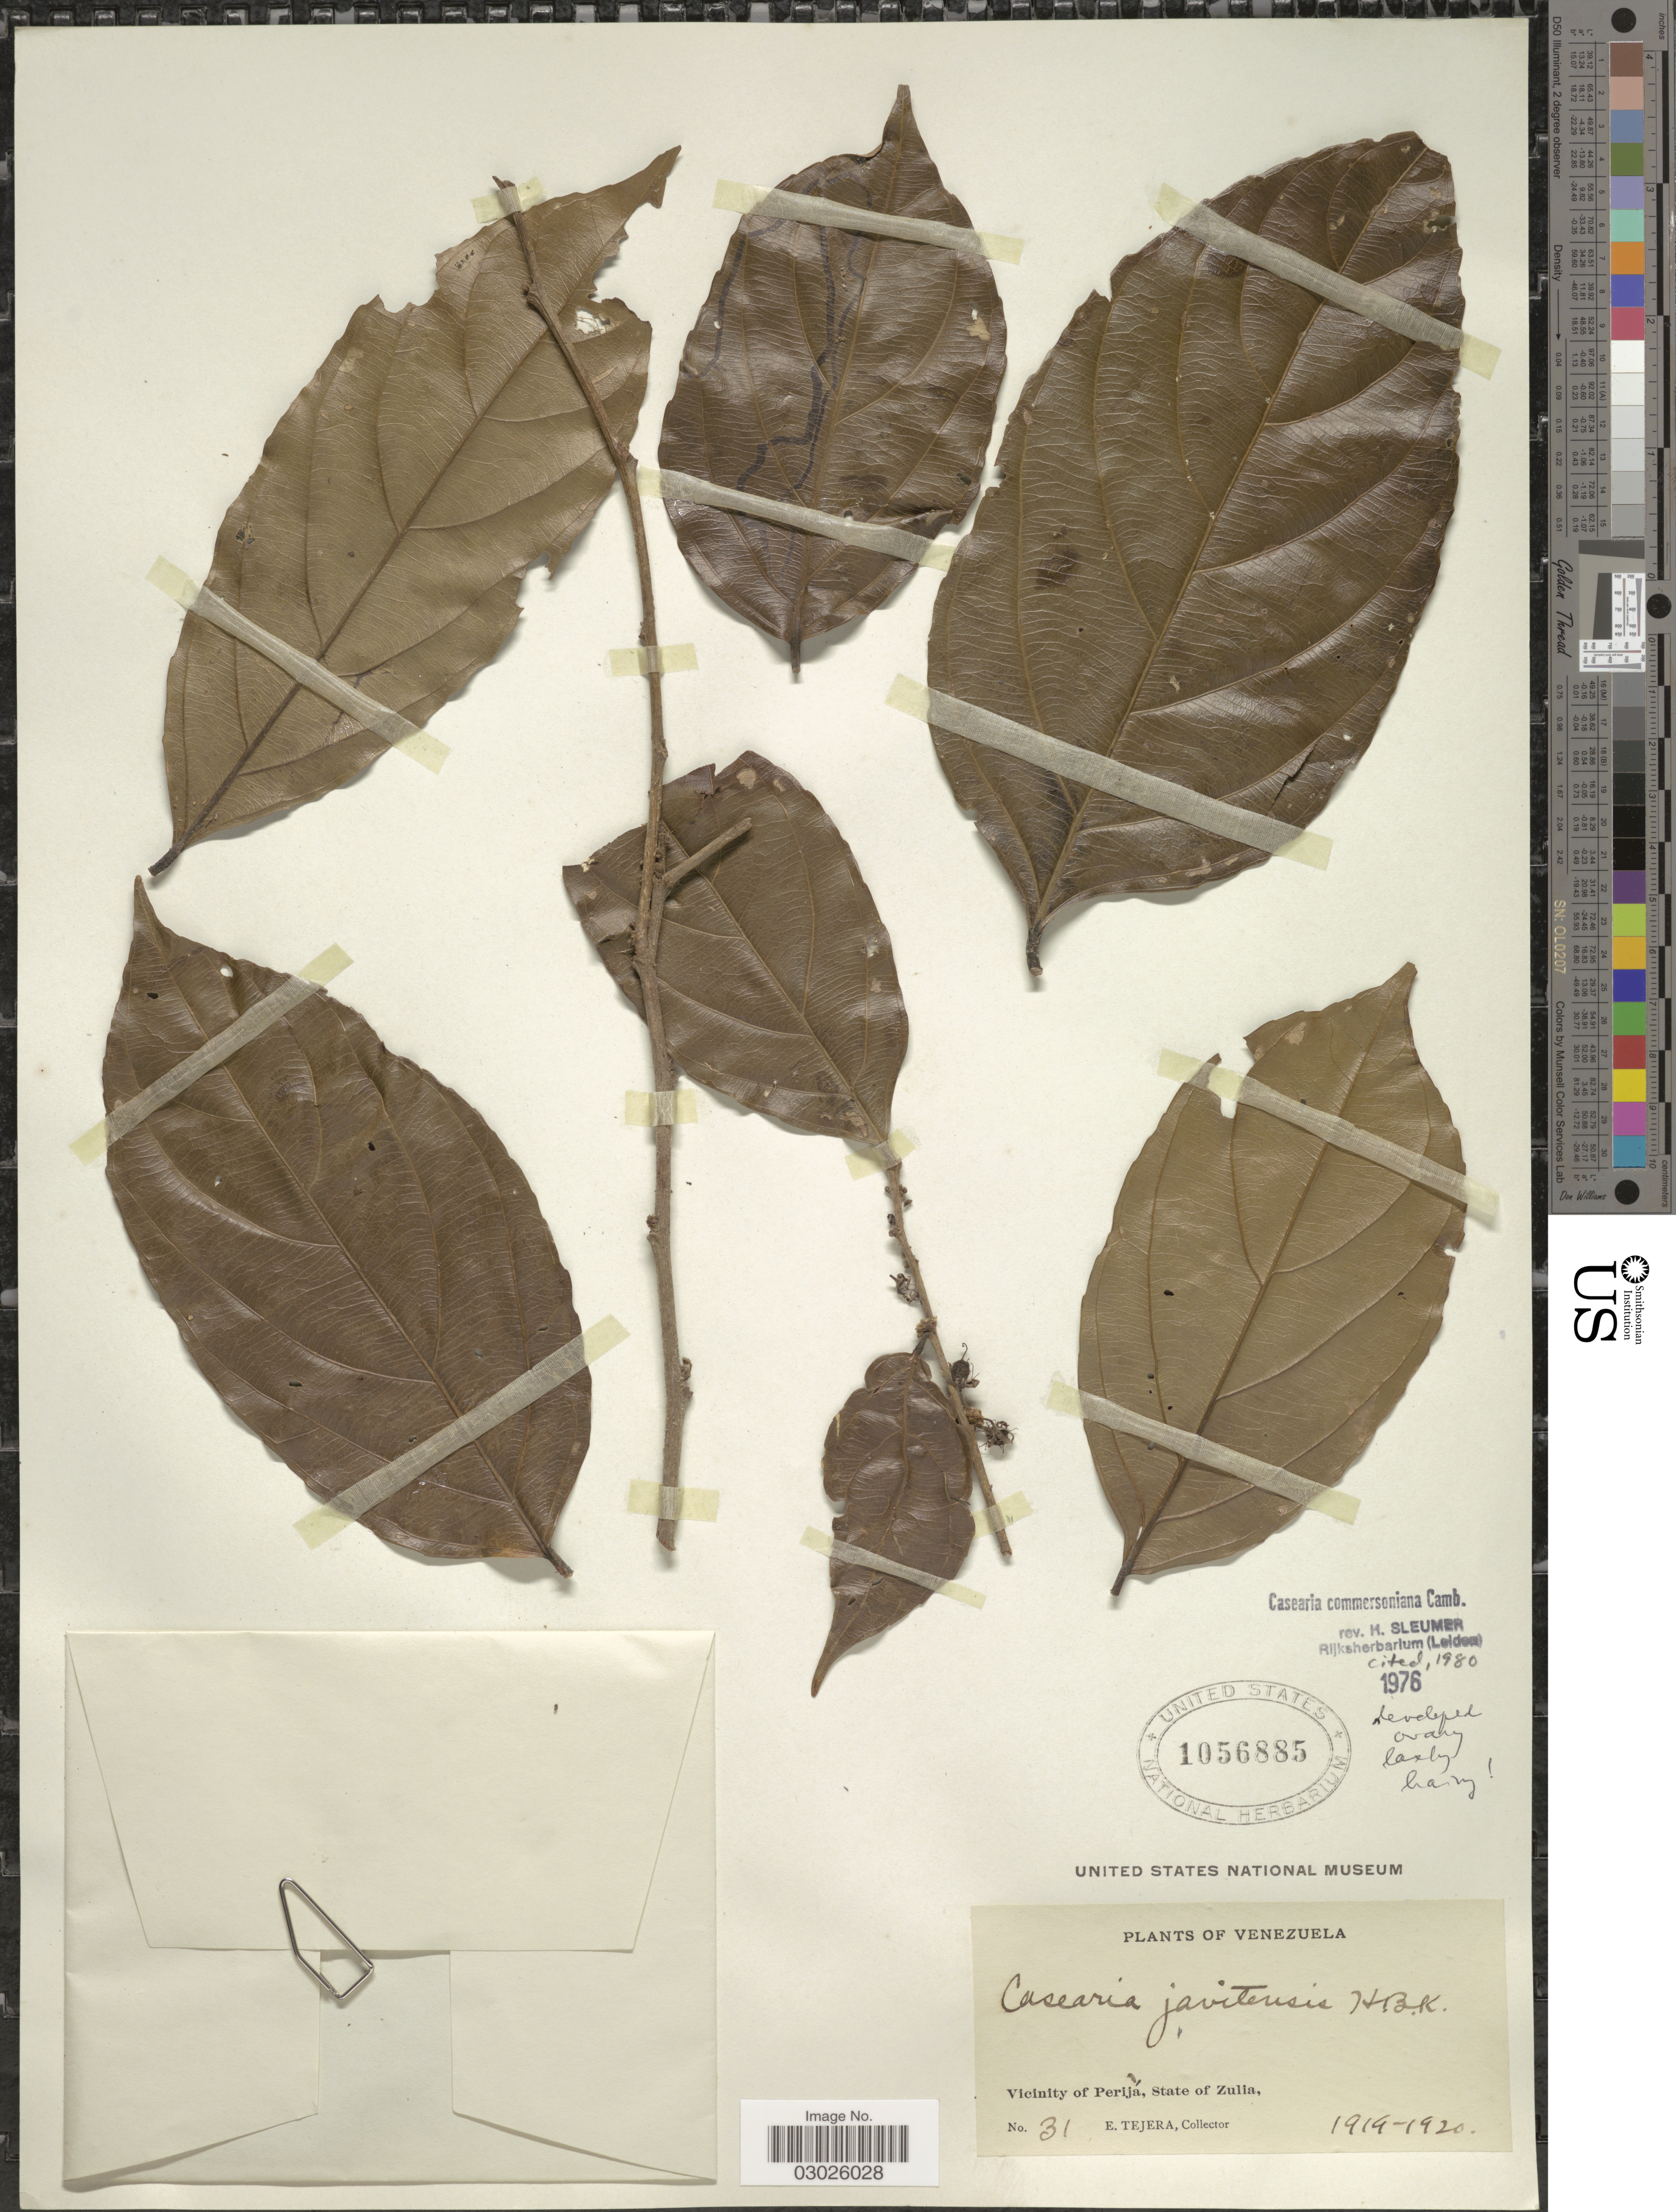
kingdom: Plantae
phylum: Tracheophyta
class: Magnoliopsida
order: Malpighiales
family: Salicaceae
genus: Piparea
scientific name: Piparea dentata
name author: Aubl.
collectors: E. Tejera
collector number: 31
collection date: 1919/1920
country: Venezuela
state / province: Zulia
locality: Vicinity of Perijá.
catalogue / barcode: US 1056885